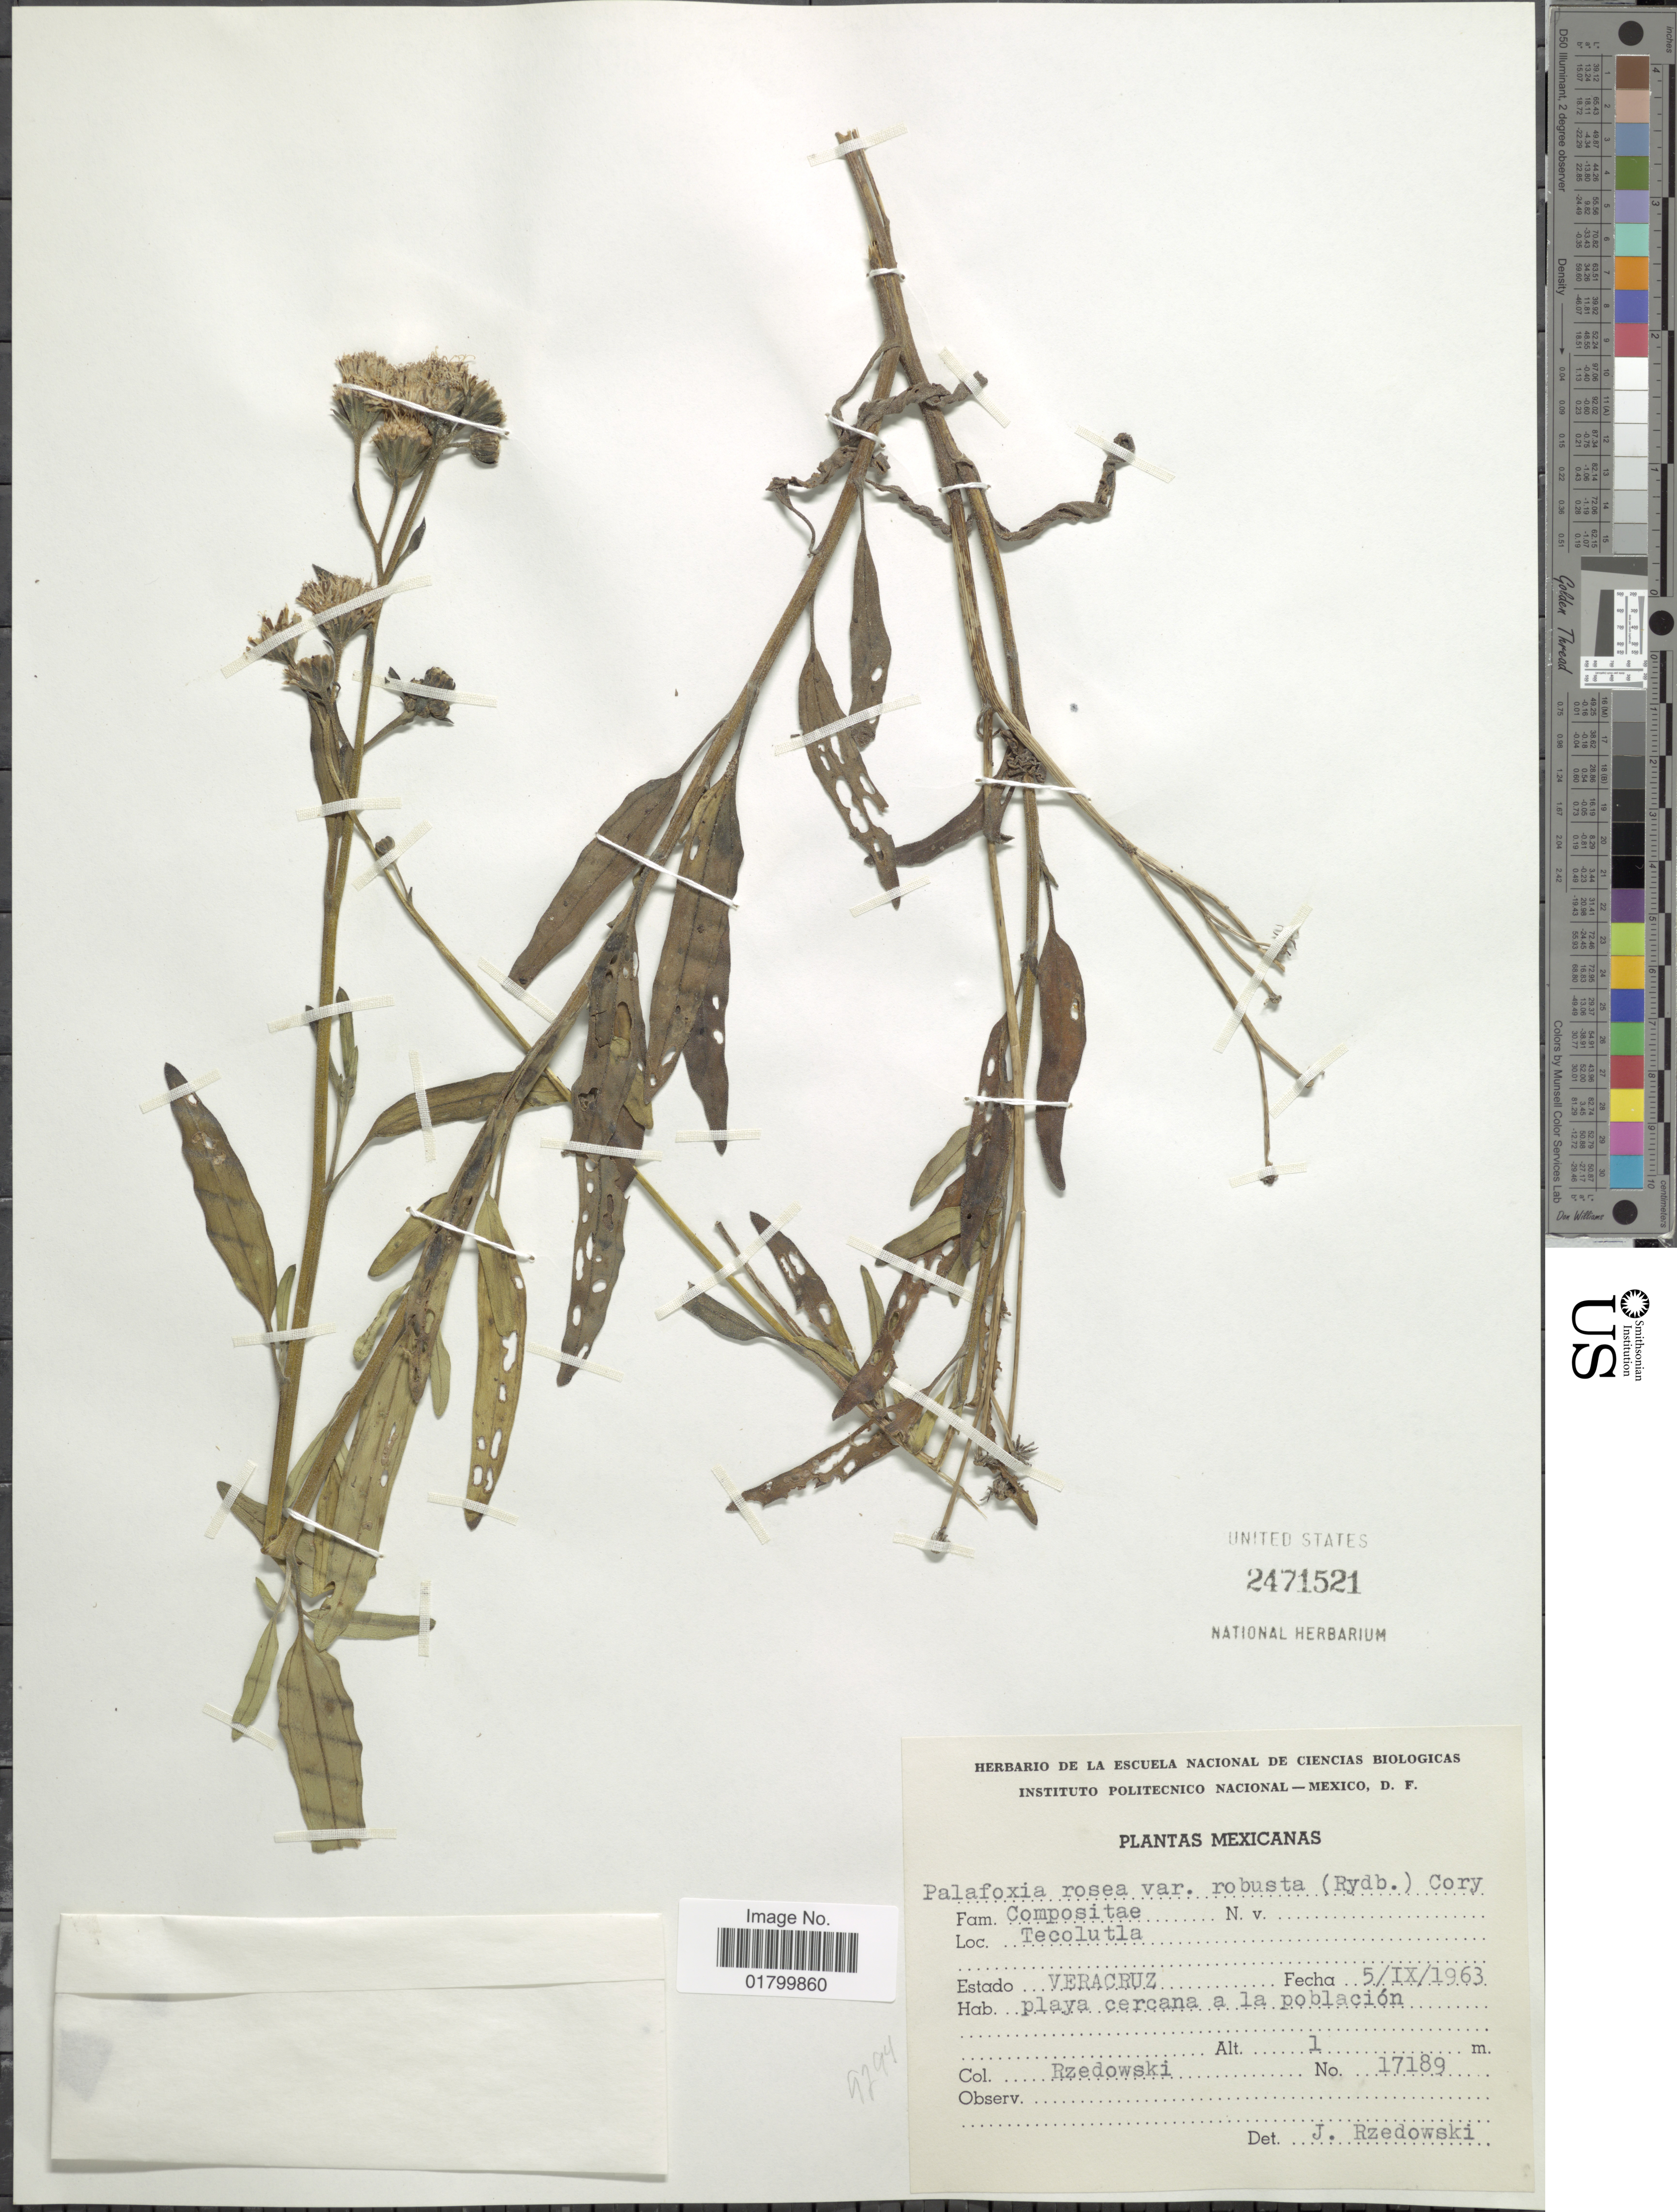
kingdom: Plantae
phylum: Tracheophyta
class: Magnoliopsida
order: Asterales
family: Asteraceae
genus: Palafoxia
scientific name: Palafoxia rosea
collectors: Rzedowski, --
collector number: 17189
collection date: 1963-09-05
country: Mexico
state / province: Veracruz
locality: Estado Veracruz, Tecolutla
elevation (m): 1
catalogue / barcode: US 2471521